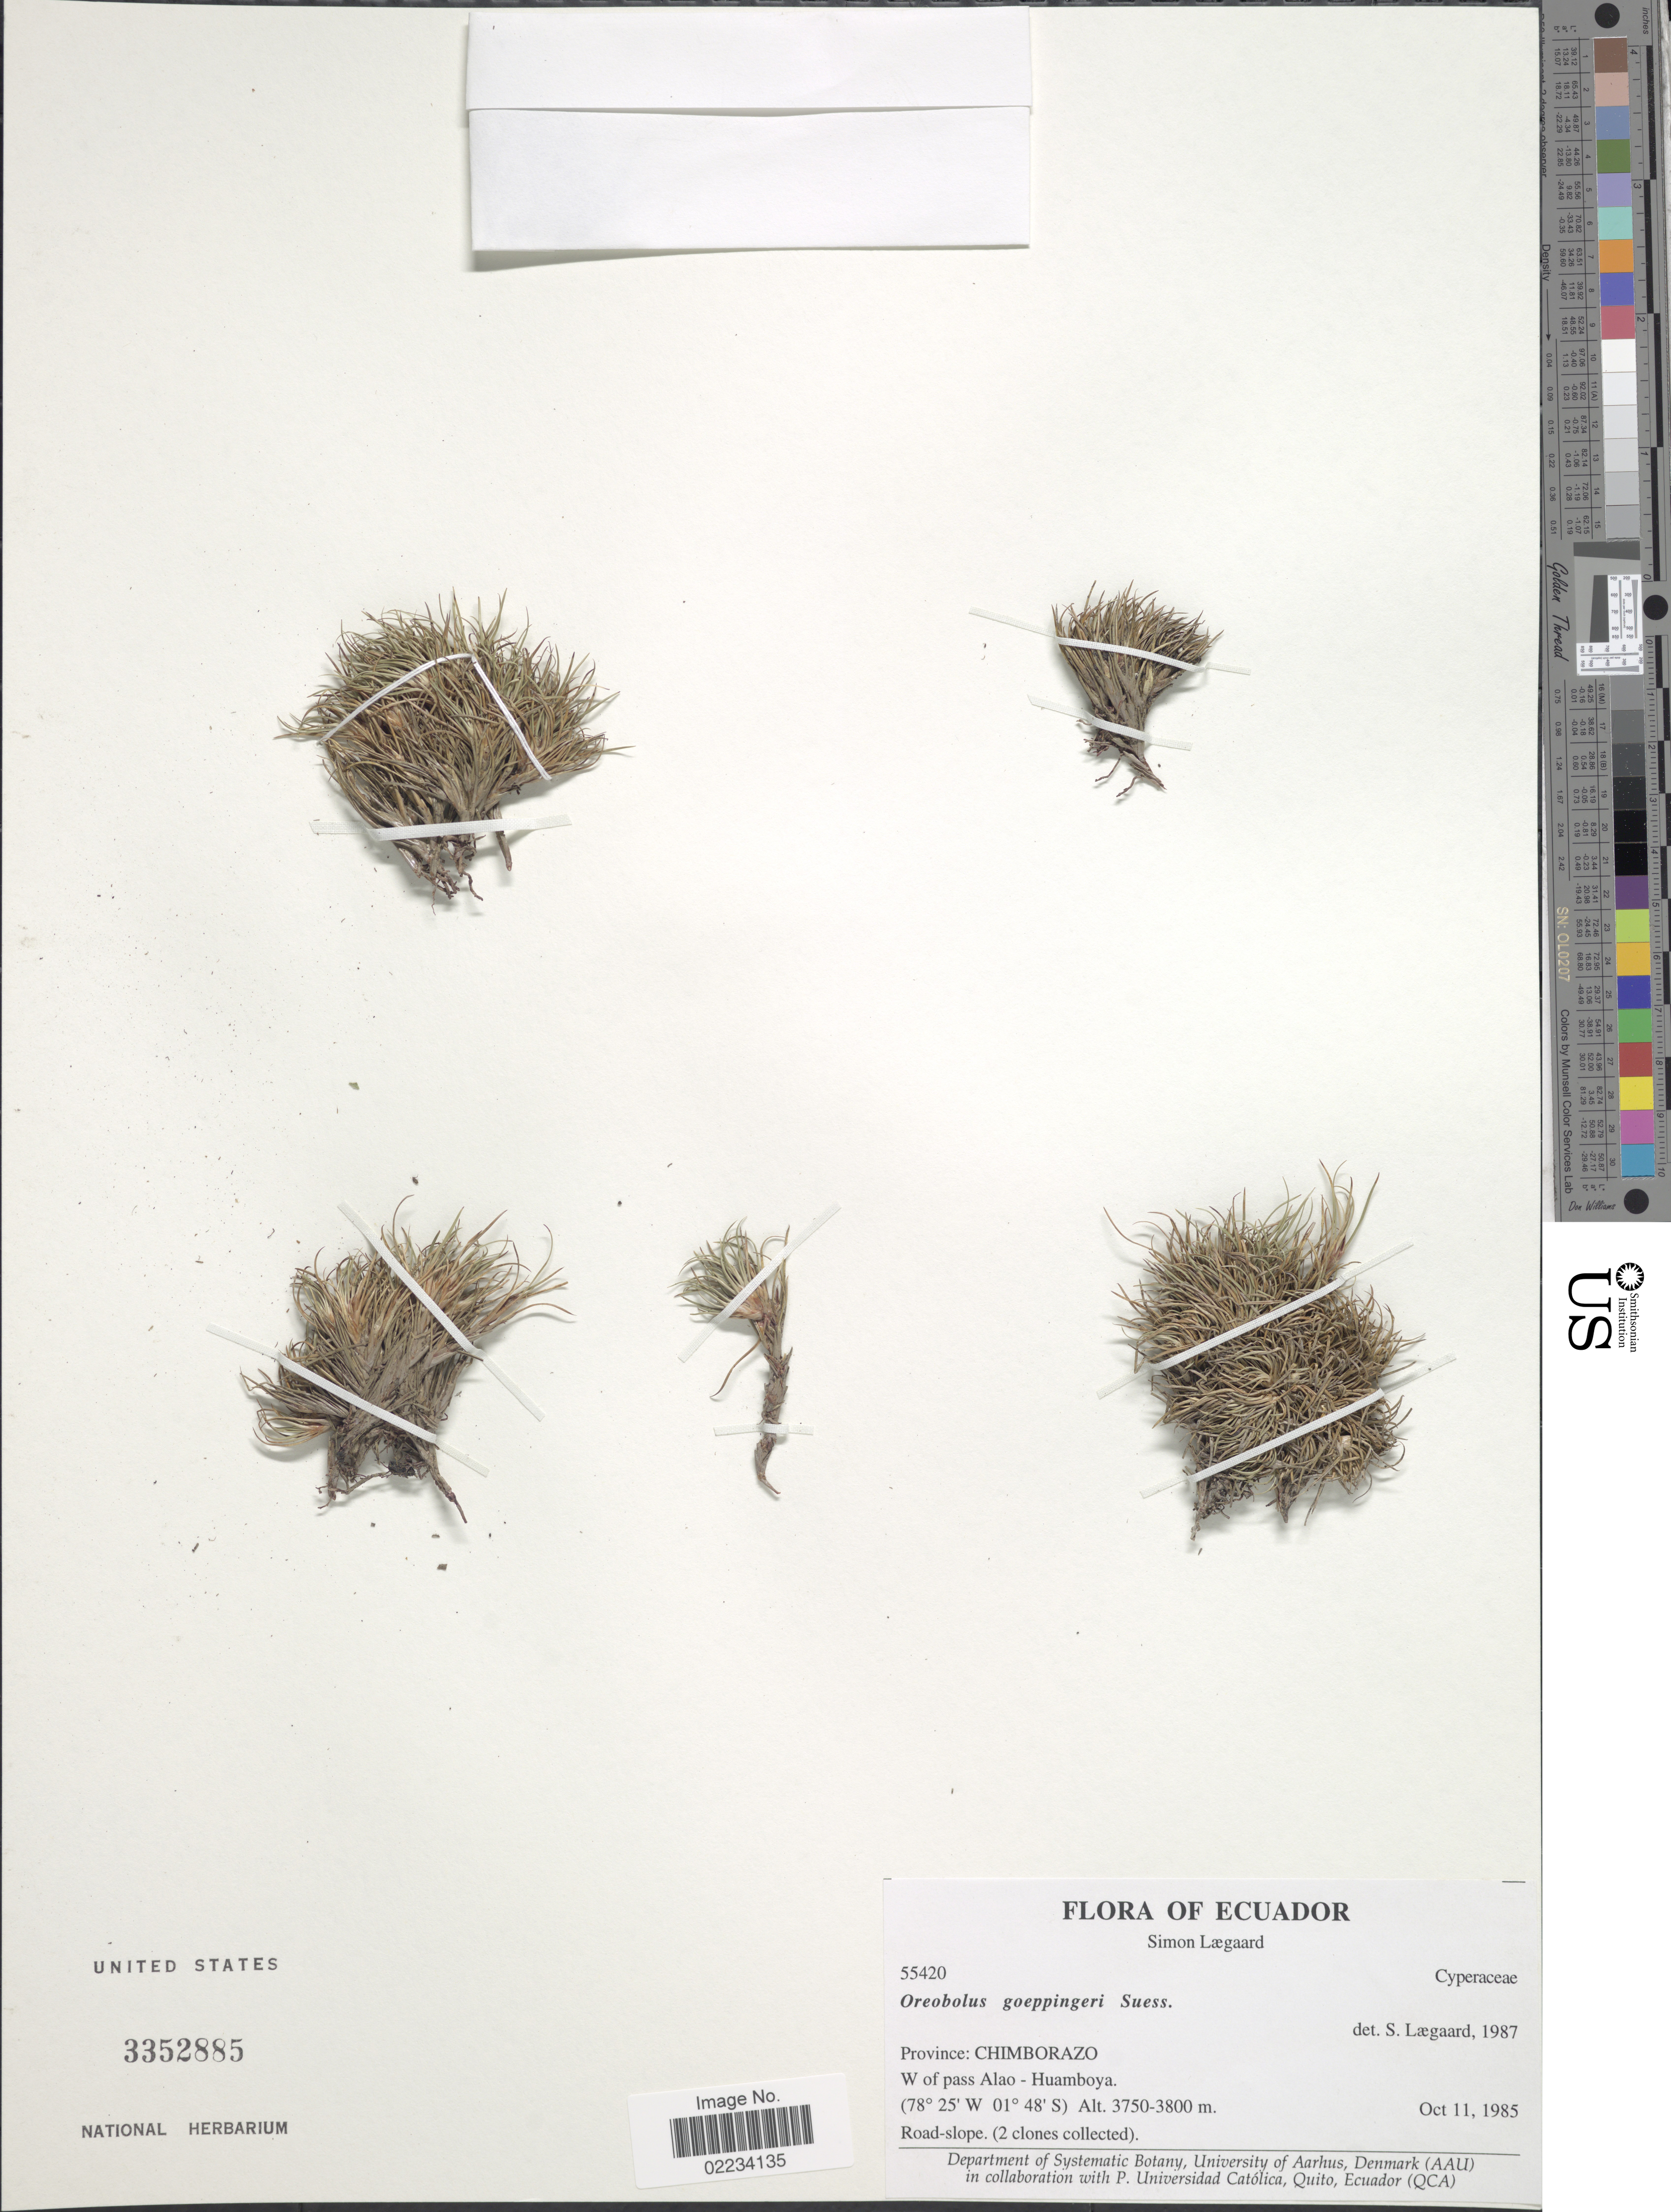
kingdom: Plantae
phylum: Tracheophyta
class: Liliopsida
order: Poales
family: Cyperaceae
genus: Oreobolus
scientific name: Oreobolus goeppingeri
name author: Suess.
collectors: S. Lægaard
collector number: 55420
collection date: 1985-10-11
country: Ecuador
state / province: Chimborazo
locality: W of pass Alao - Huamboya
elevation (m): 3750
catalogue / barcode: US 3352885